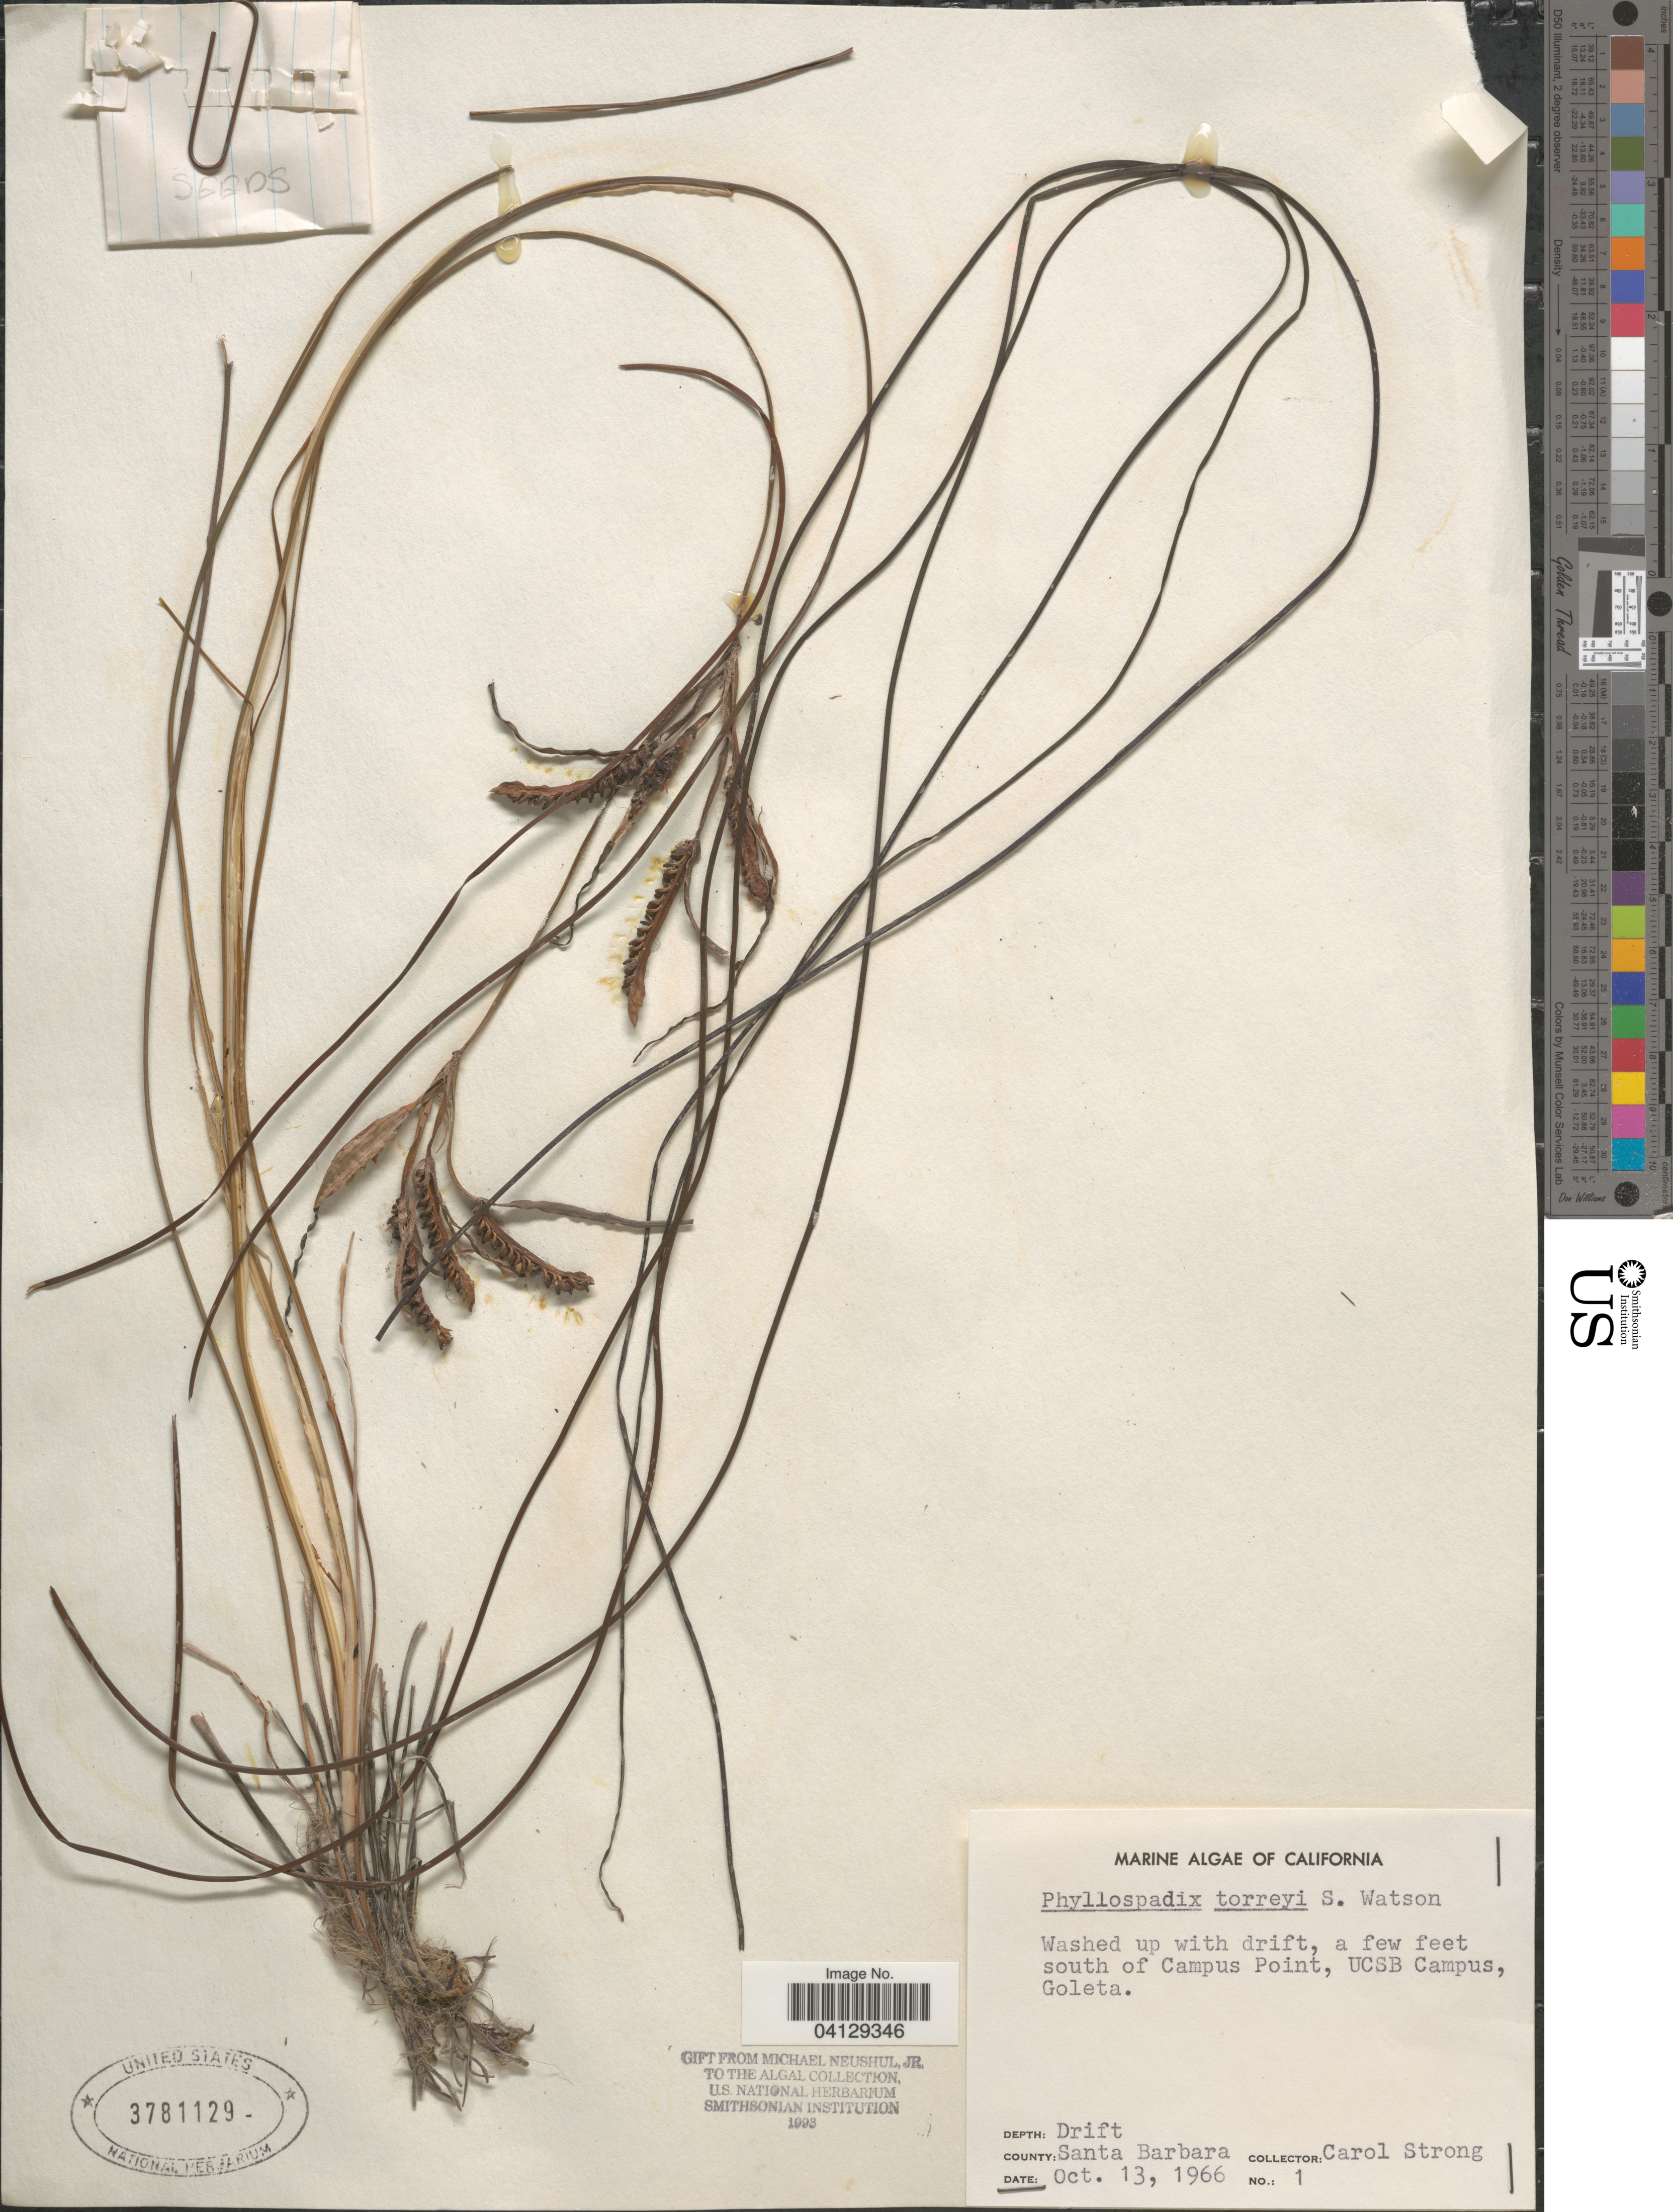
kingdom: Plantae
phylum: Tracheophyta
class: Liliopsida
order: Alismatales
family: Zosteraceae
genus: Phyllospadix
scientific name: Phyllospadix torreyi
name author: S. Watson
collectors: C. Strong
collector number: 1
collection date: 1966-10-13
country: United States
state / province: California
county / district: Santa Barbara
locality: Washed up with drift, a few feet south of Campus Point, UCSB Campus, Goleta. County:Santa Barbara.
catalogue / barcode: US 3781129